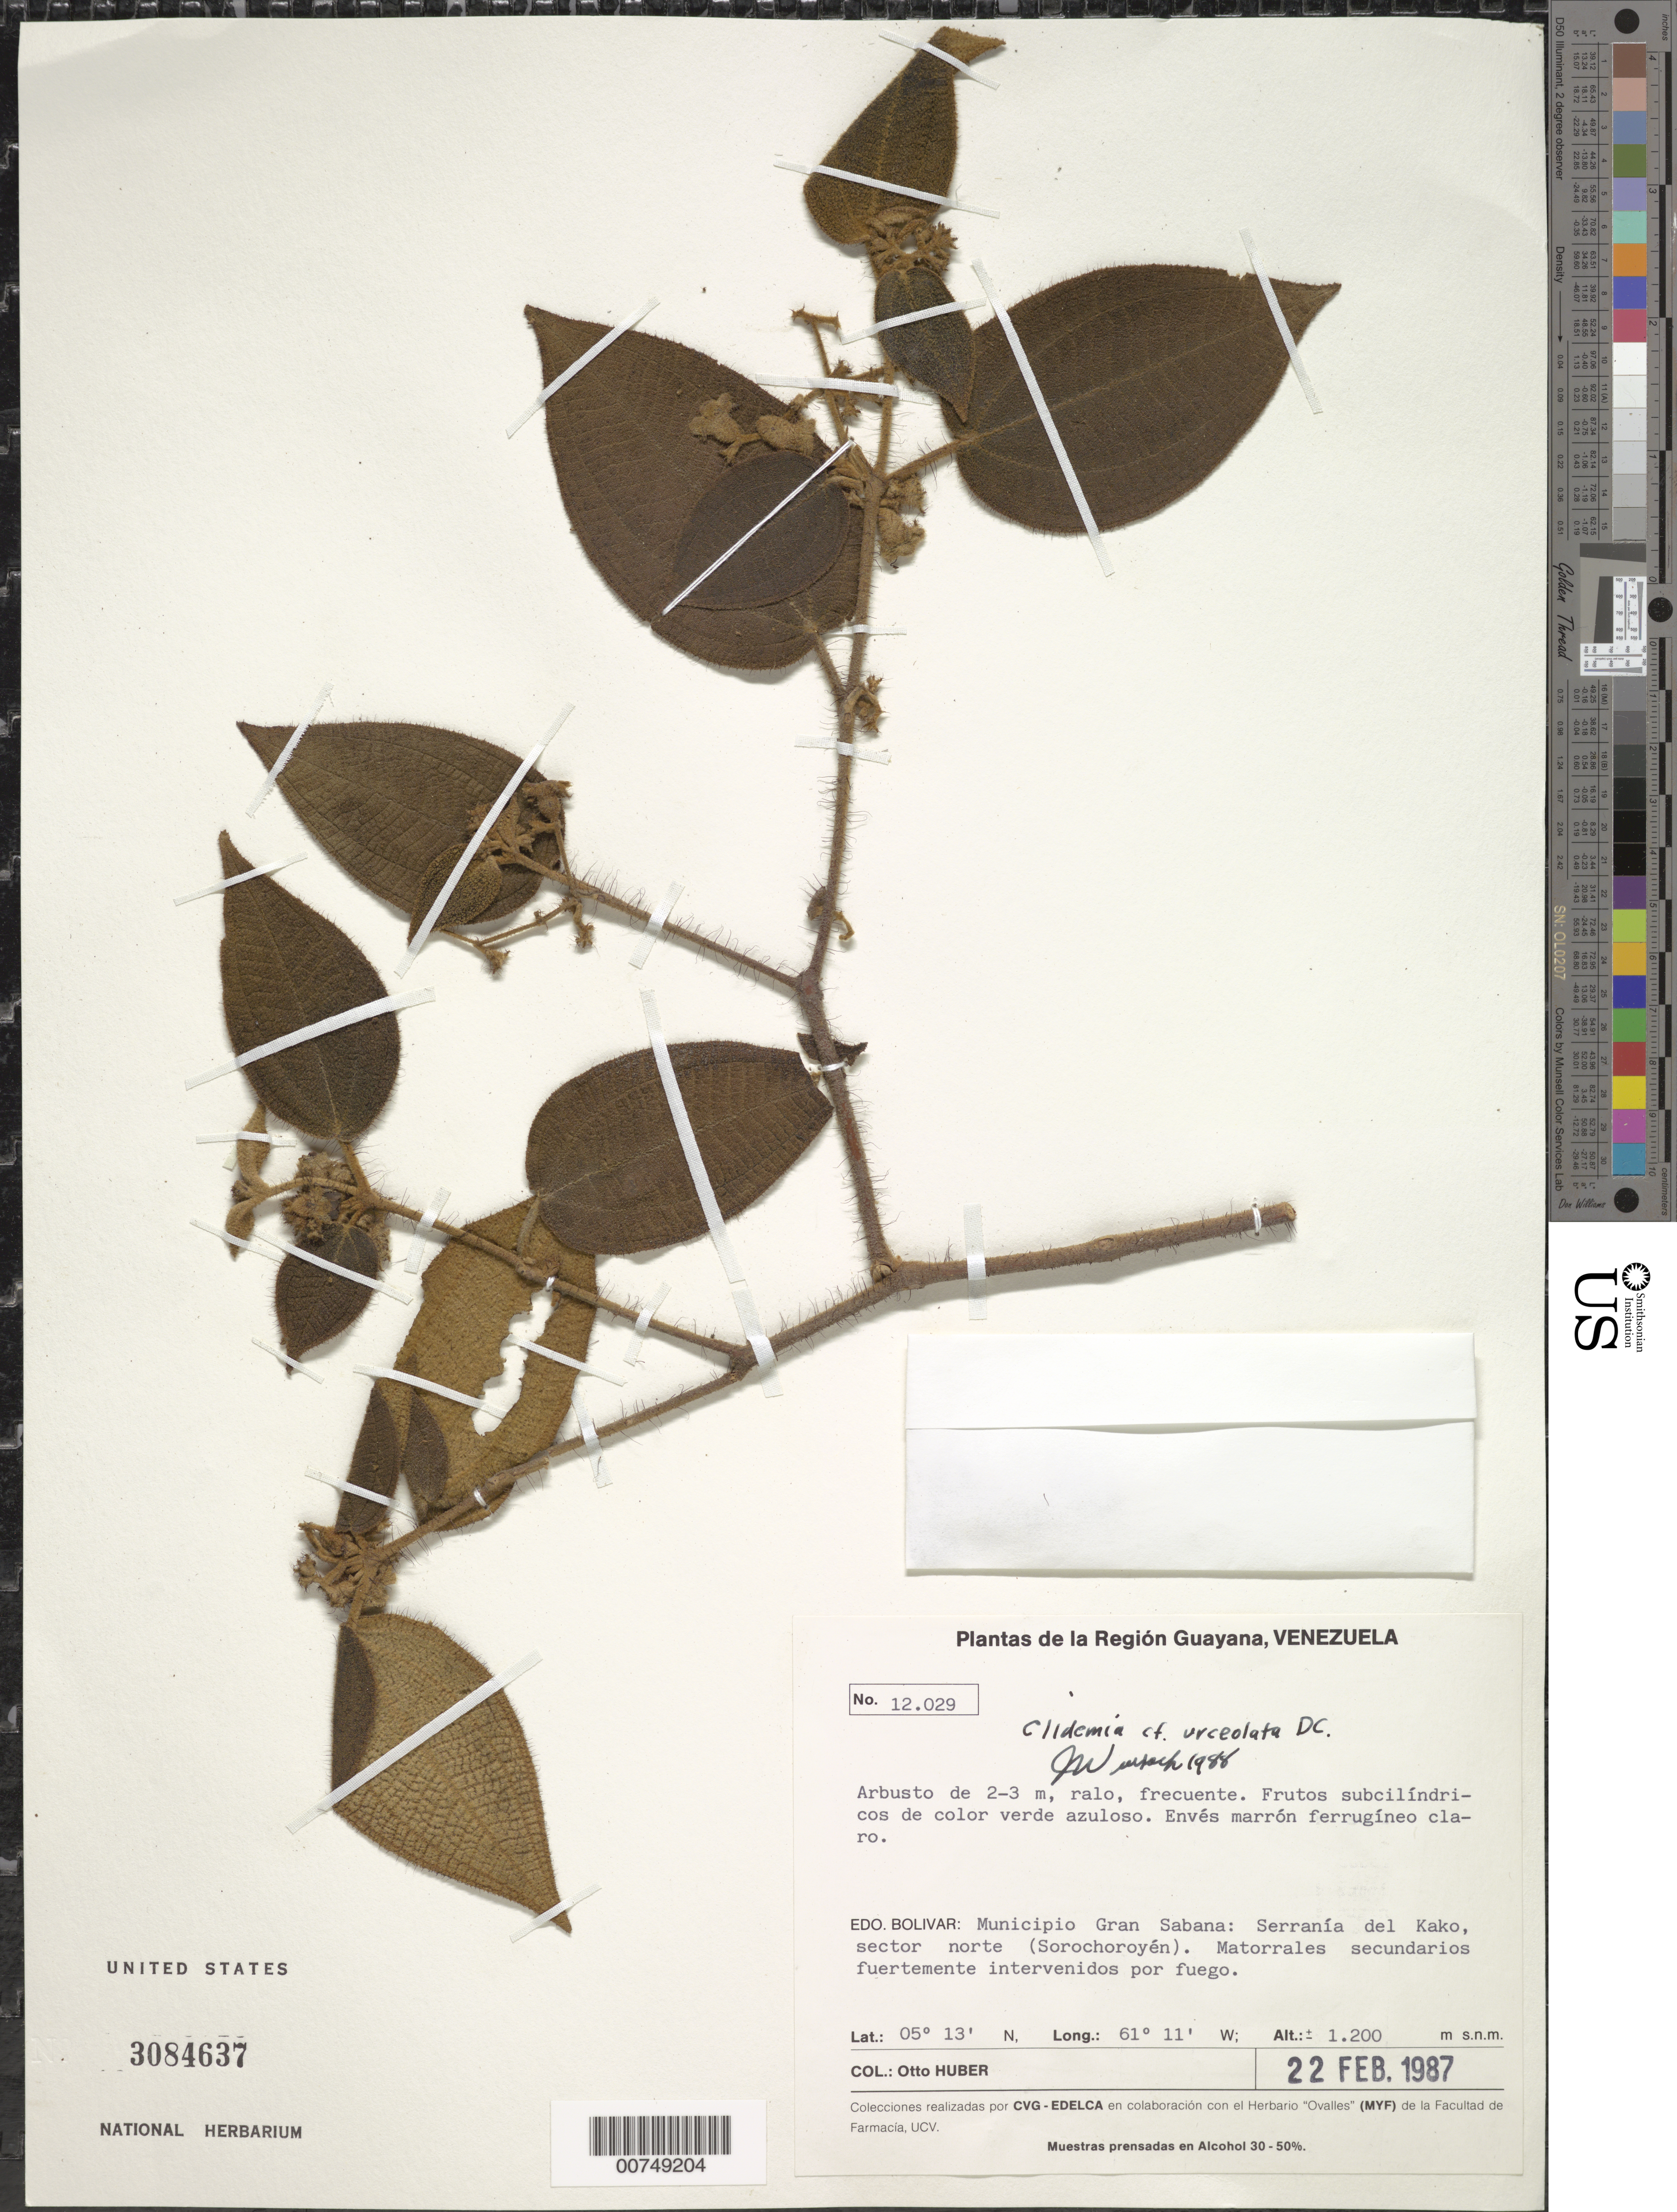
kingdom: Plantae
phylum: Tracheophyta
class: Magnoliopsida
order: Myrtales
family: Melastomataceae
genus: Clidemia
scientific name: Clidemia urceolata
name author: DC.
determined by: Wurdack, John J., (US), US (UNITED STATES)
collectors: O. Huber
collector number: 12029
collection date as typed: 22-Feb-87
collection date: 1987-02-22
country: Venezuela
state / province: Bolívar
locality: Mun. Gran Sabana, Serrania del Kako, sector norte (Sorochoroyen)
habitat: Matorrales secundarios fuertemente intervenidos por fuego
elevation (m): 1200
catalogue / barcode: US 3084637